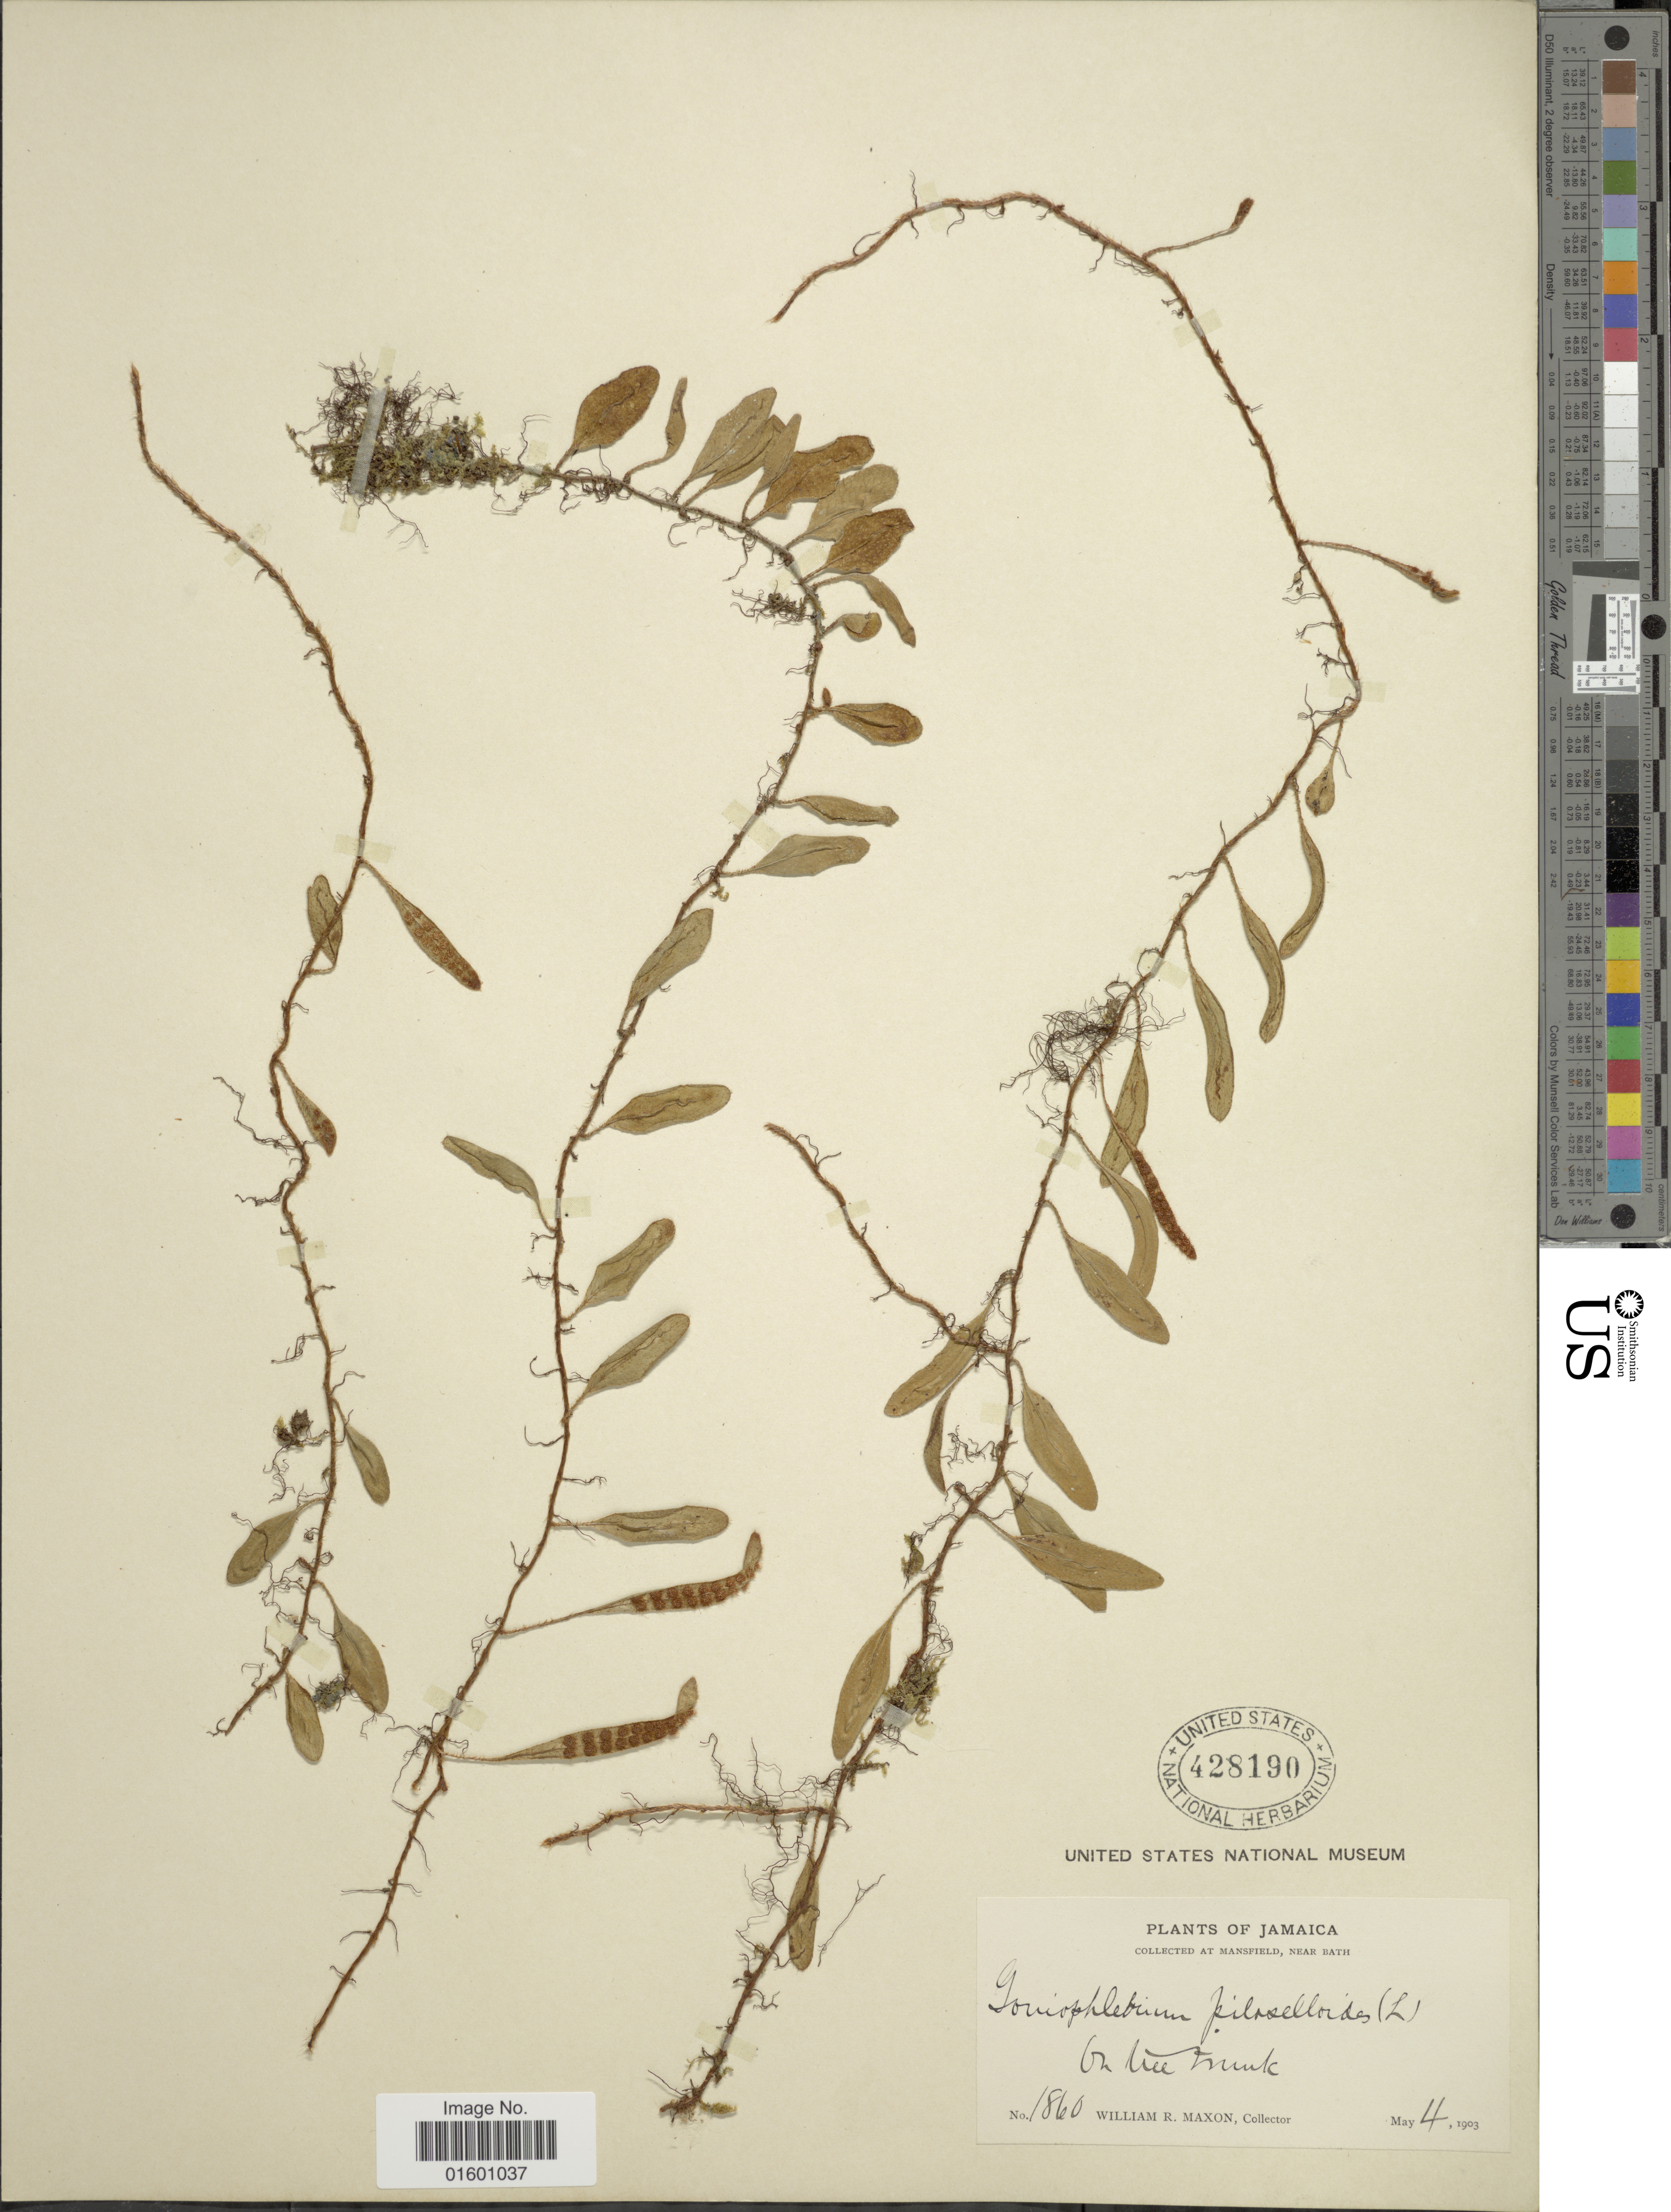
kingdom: Plantae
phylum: Tracheophyta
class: Polypodiopsida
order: Polypodiales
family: Polypodiaceae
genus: Microgramma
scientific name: Microgramma piloselloides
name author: (L.) Copel.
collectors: W. R. Maxon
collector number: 1860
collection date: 1903-05-05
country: Jamaica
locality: Mansfield, near Bath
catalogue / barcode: US 428190